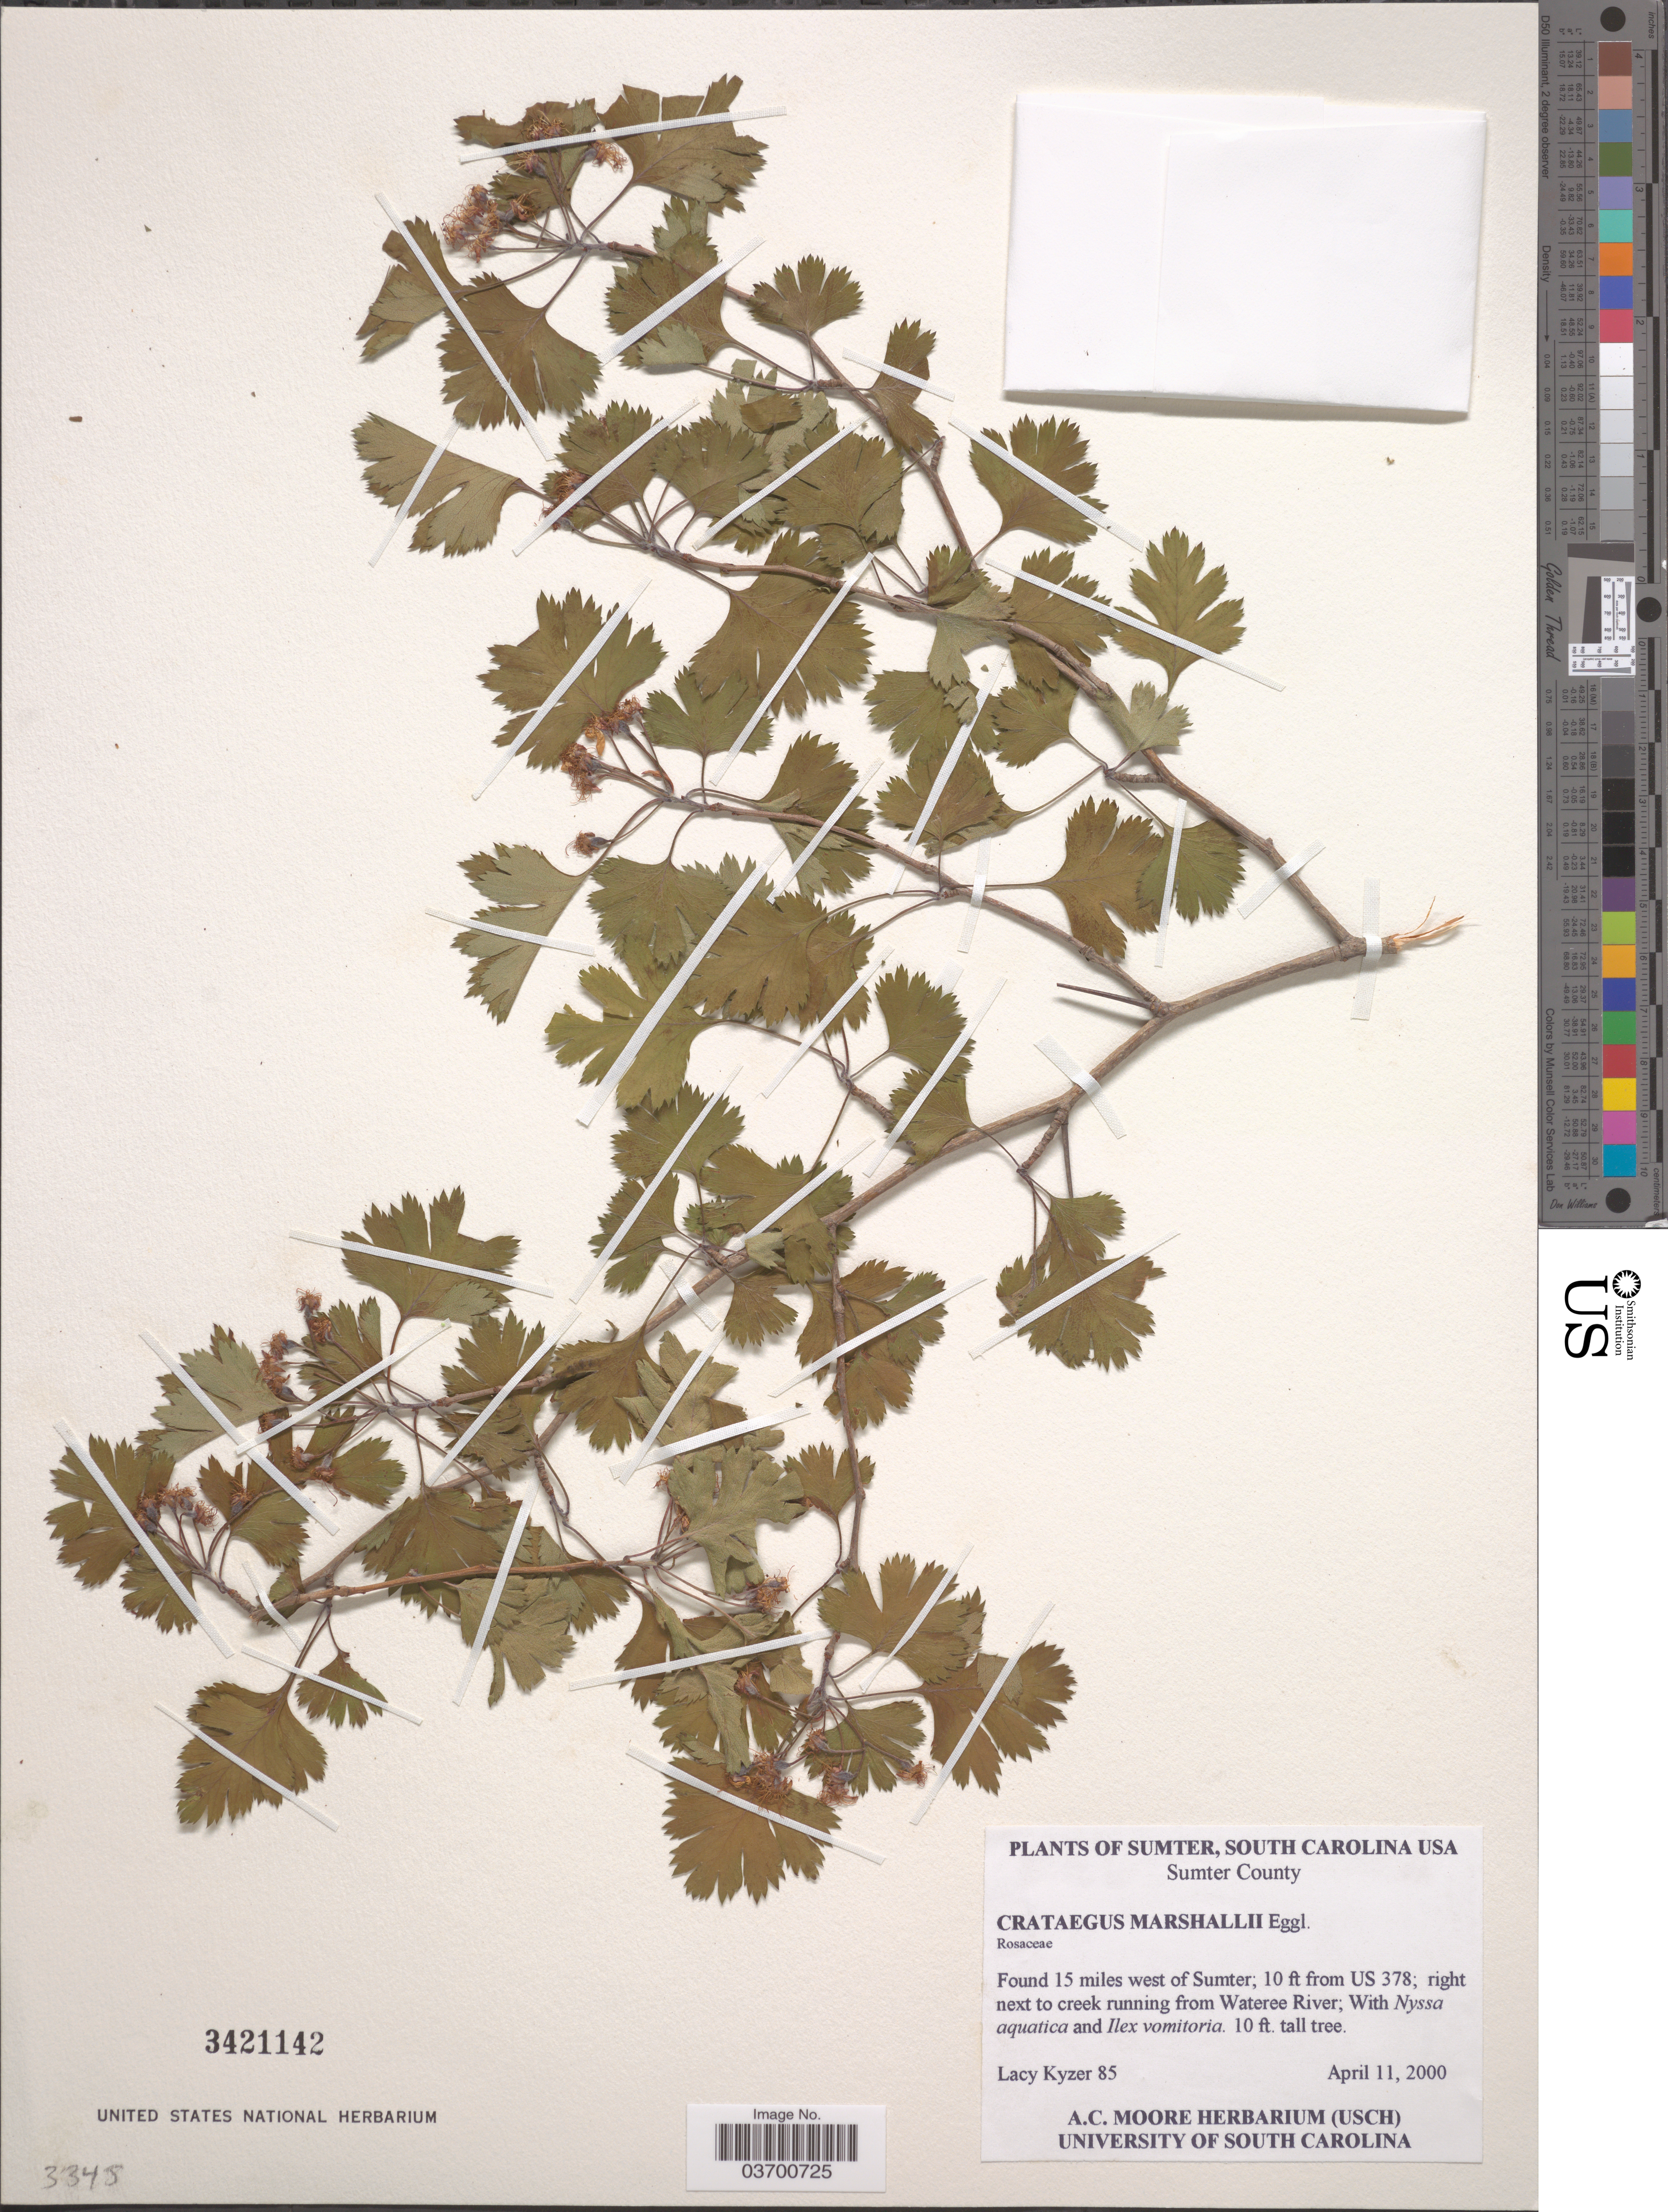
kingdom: Plantae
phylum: Tracheophyta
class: Magnoliopsida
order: Rosales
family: Rosaceae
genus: Crataegus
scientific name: Crataegus marshallii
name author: Eggl.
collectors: L. Kyzer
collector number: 85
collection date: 2000-04-11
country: United States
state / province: South Carolina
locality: Sumter. Sumter County. 15 miles west of Sumter; 10 ft from US 378; right next to creek running from Wateree River.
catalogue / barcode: US 3421142